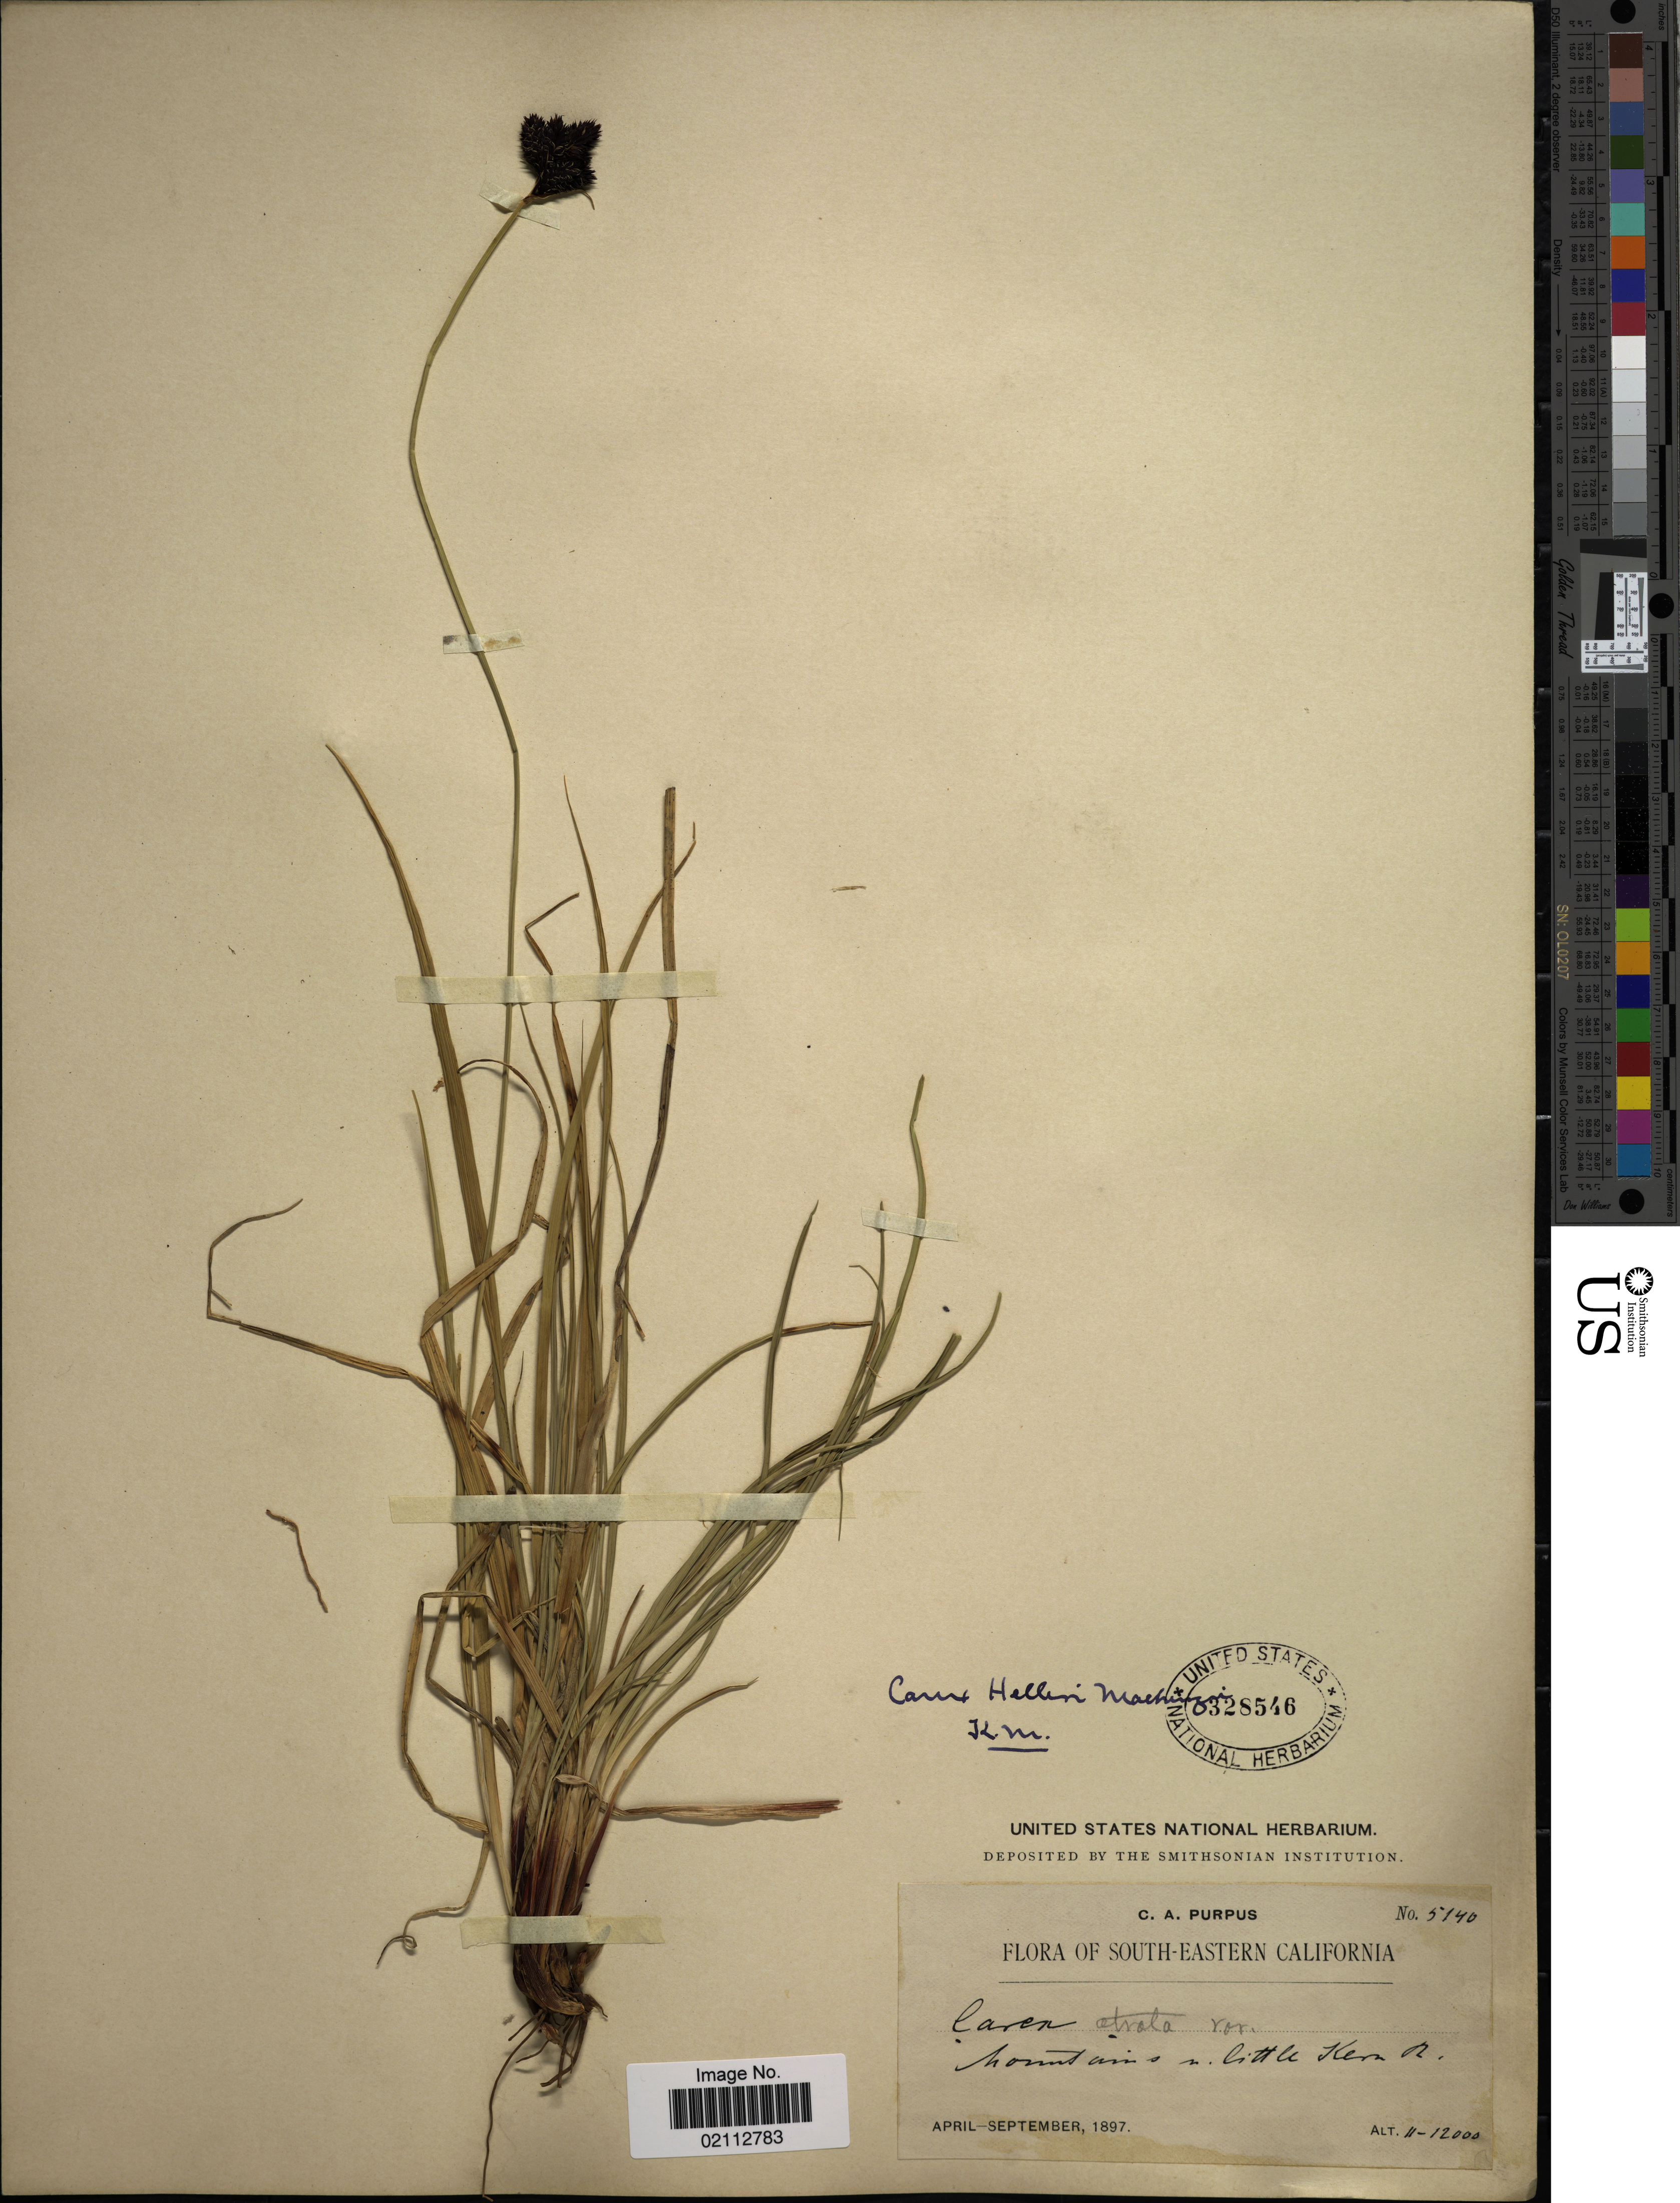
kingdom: Plantae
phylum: Tracheophyta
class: Liliopsida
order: Poales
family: Cyperaceae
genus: Carex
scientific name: Carex helleri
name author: Mack.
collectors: C. A. Purpus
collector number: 5140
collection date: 1897-04/1897-09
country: United States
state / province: California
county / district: Kern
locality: South-eastern California. Mountains n. little Kern R.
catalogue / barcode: US 328548